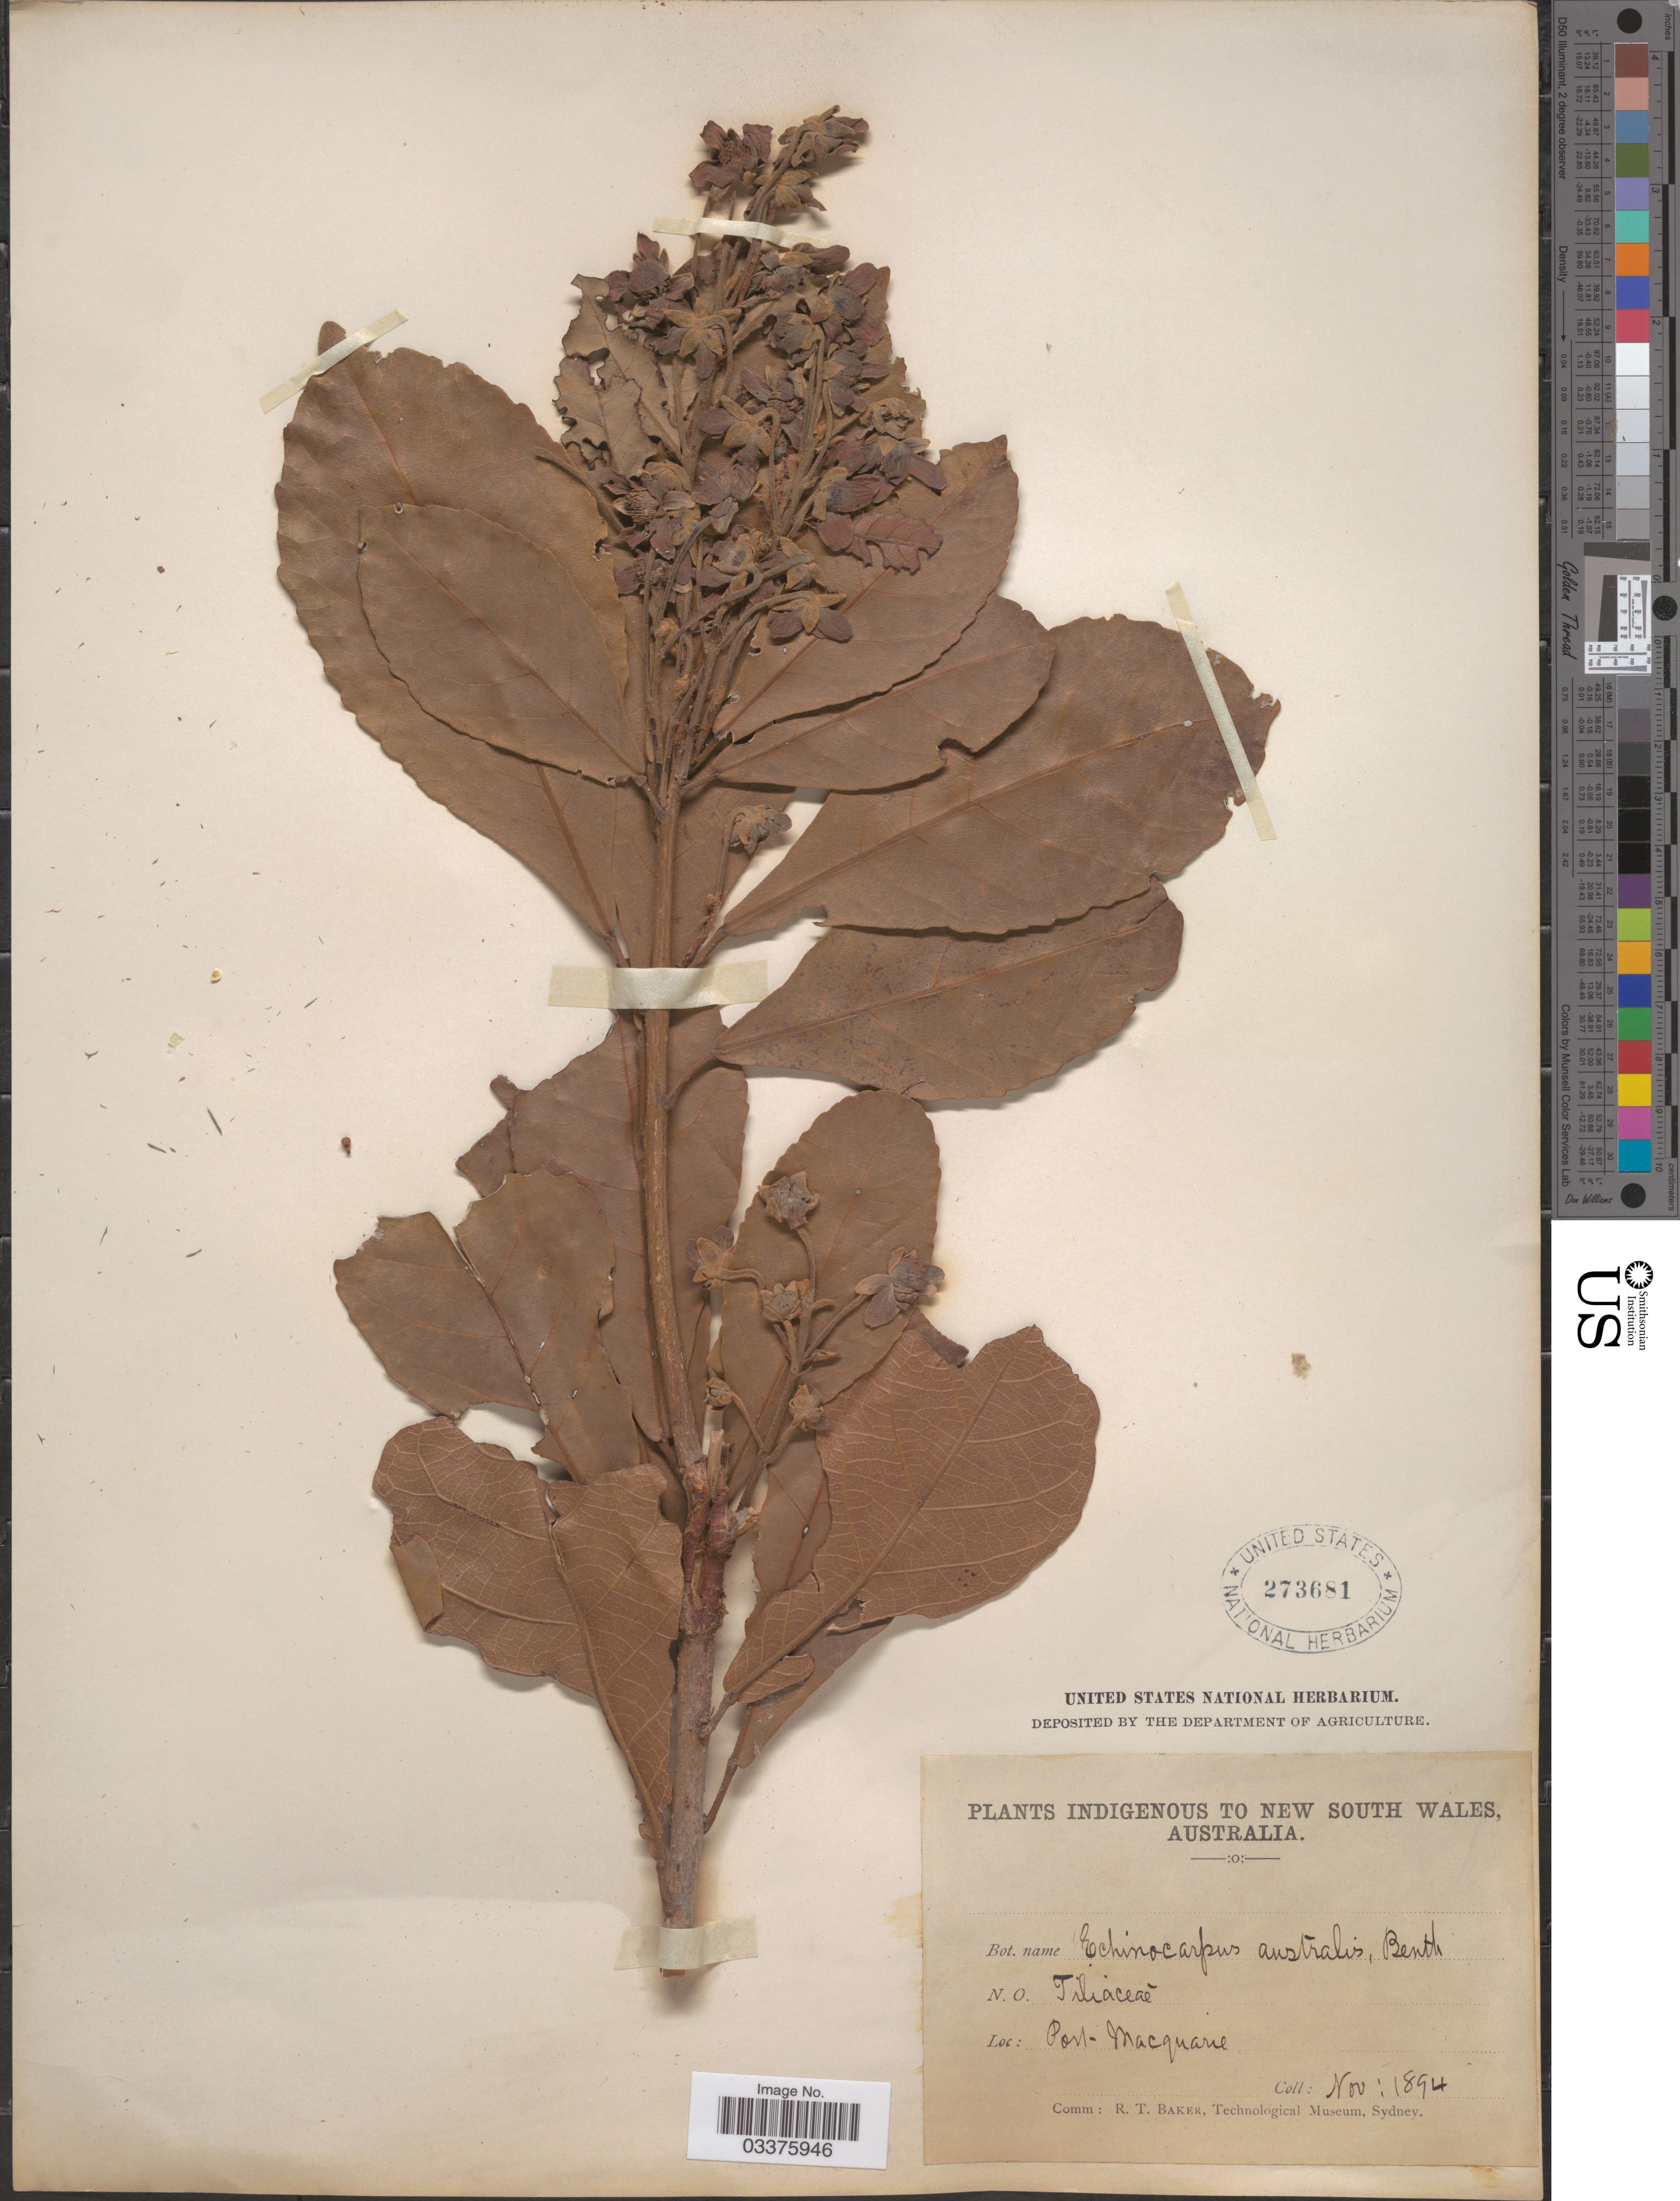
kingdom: Plantae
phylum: Tracheophyta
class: Magnoliopsida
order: Oxalidales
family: Elaeocarpaceae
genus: Sloanea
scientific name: Sloanea australis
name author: (Benth.) F. Muell.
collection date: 1894-11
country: Australia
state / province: New South Wales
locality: Port - Macquarie.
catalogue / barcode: US 273681